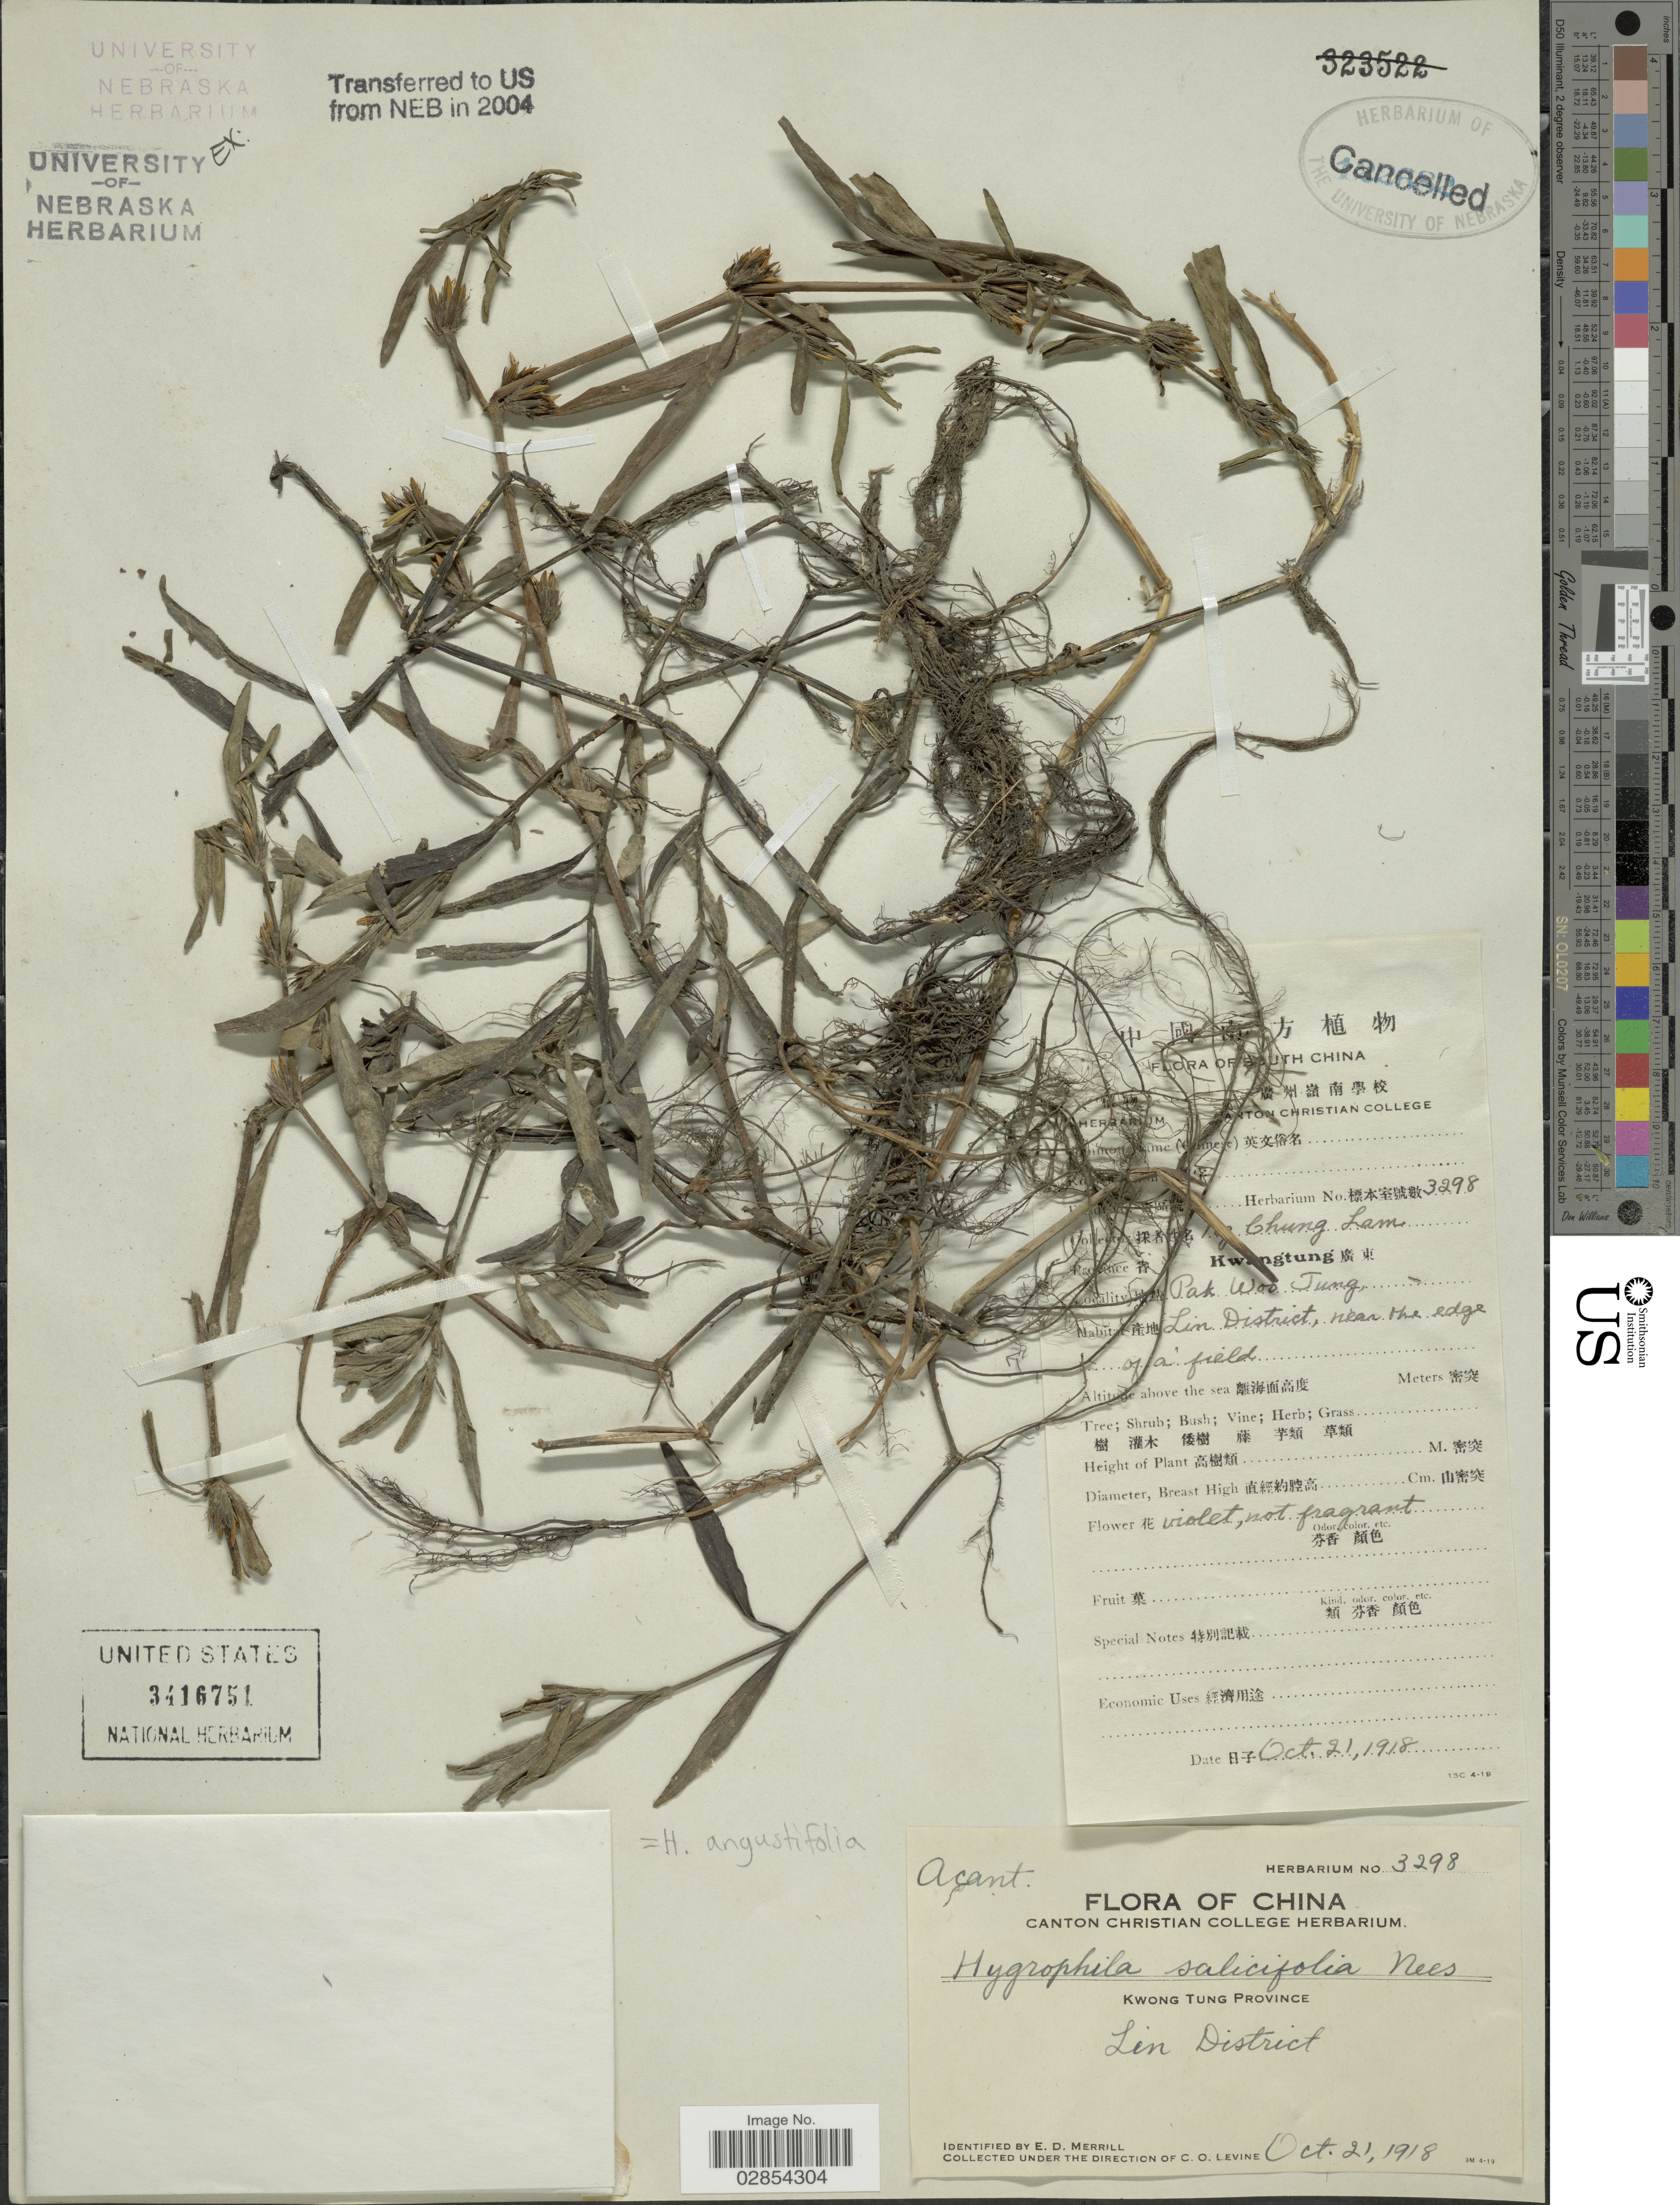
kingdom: Plantae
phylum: Tracheophyta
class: Magnoliopsida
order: Lamiales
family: Acanthaceae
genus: Hygrophila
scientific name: Hygrophila angustifolia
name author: R. Br.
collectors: C. O. Levine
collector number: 3298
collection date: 1918-10-21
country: China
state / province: Guangdong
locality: Kwong Tung Province. Lin District. Pak Woo Tung. South China.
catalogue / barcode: US 3416751